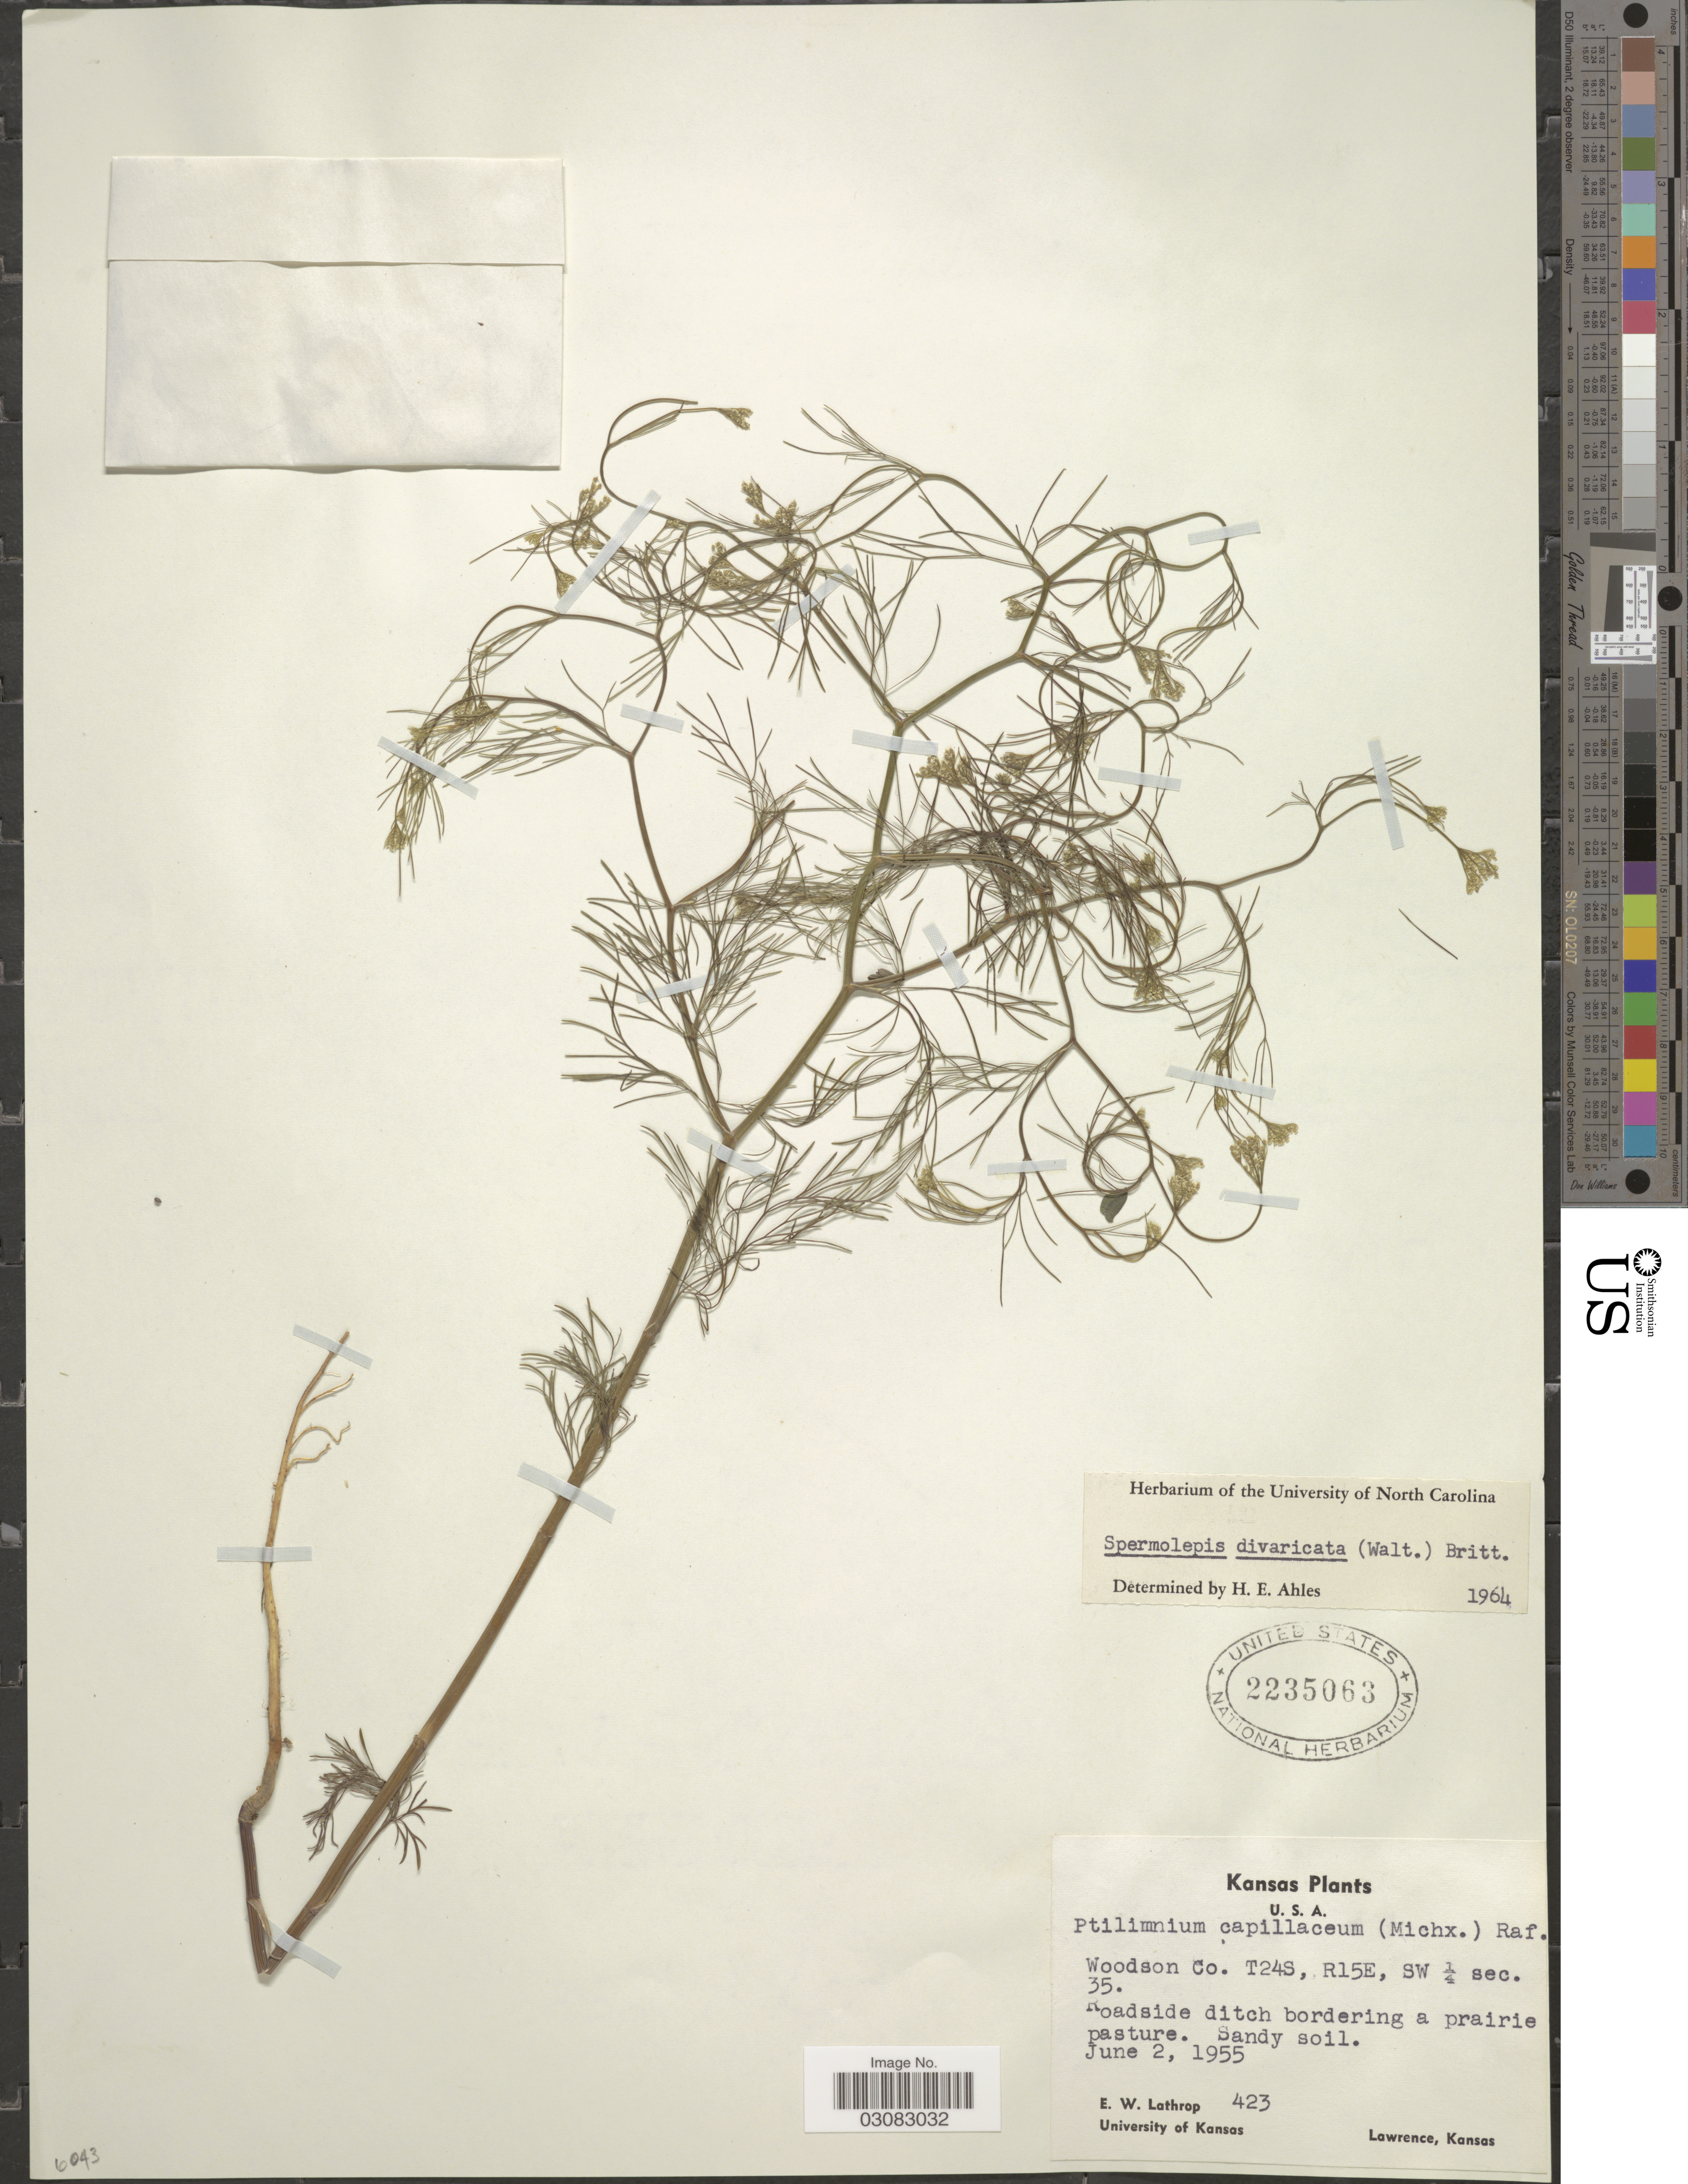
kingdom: Plantae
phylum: Tracheophyta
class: Magnoliopsida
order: Apiales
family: Apiaceae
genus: Spermolepis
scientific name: Spermolepis divaricata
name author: (Walter) Raf.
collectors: E. W. Lathrop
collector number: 423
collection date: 1955-06-02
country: United States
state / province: Kansas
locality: Woodson Co. T24S, R15E, SW ¼ sec. 35.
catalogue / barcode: US 2235063